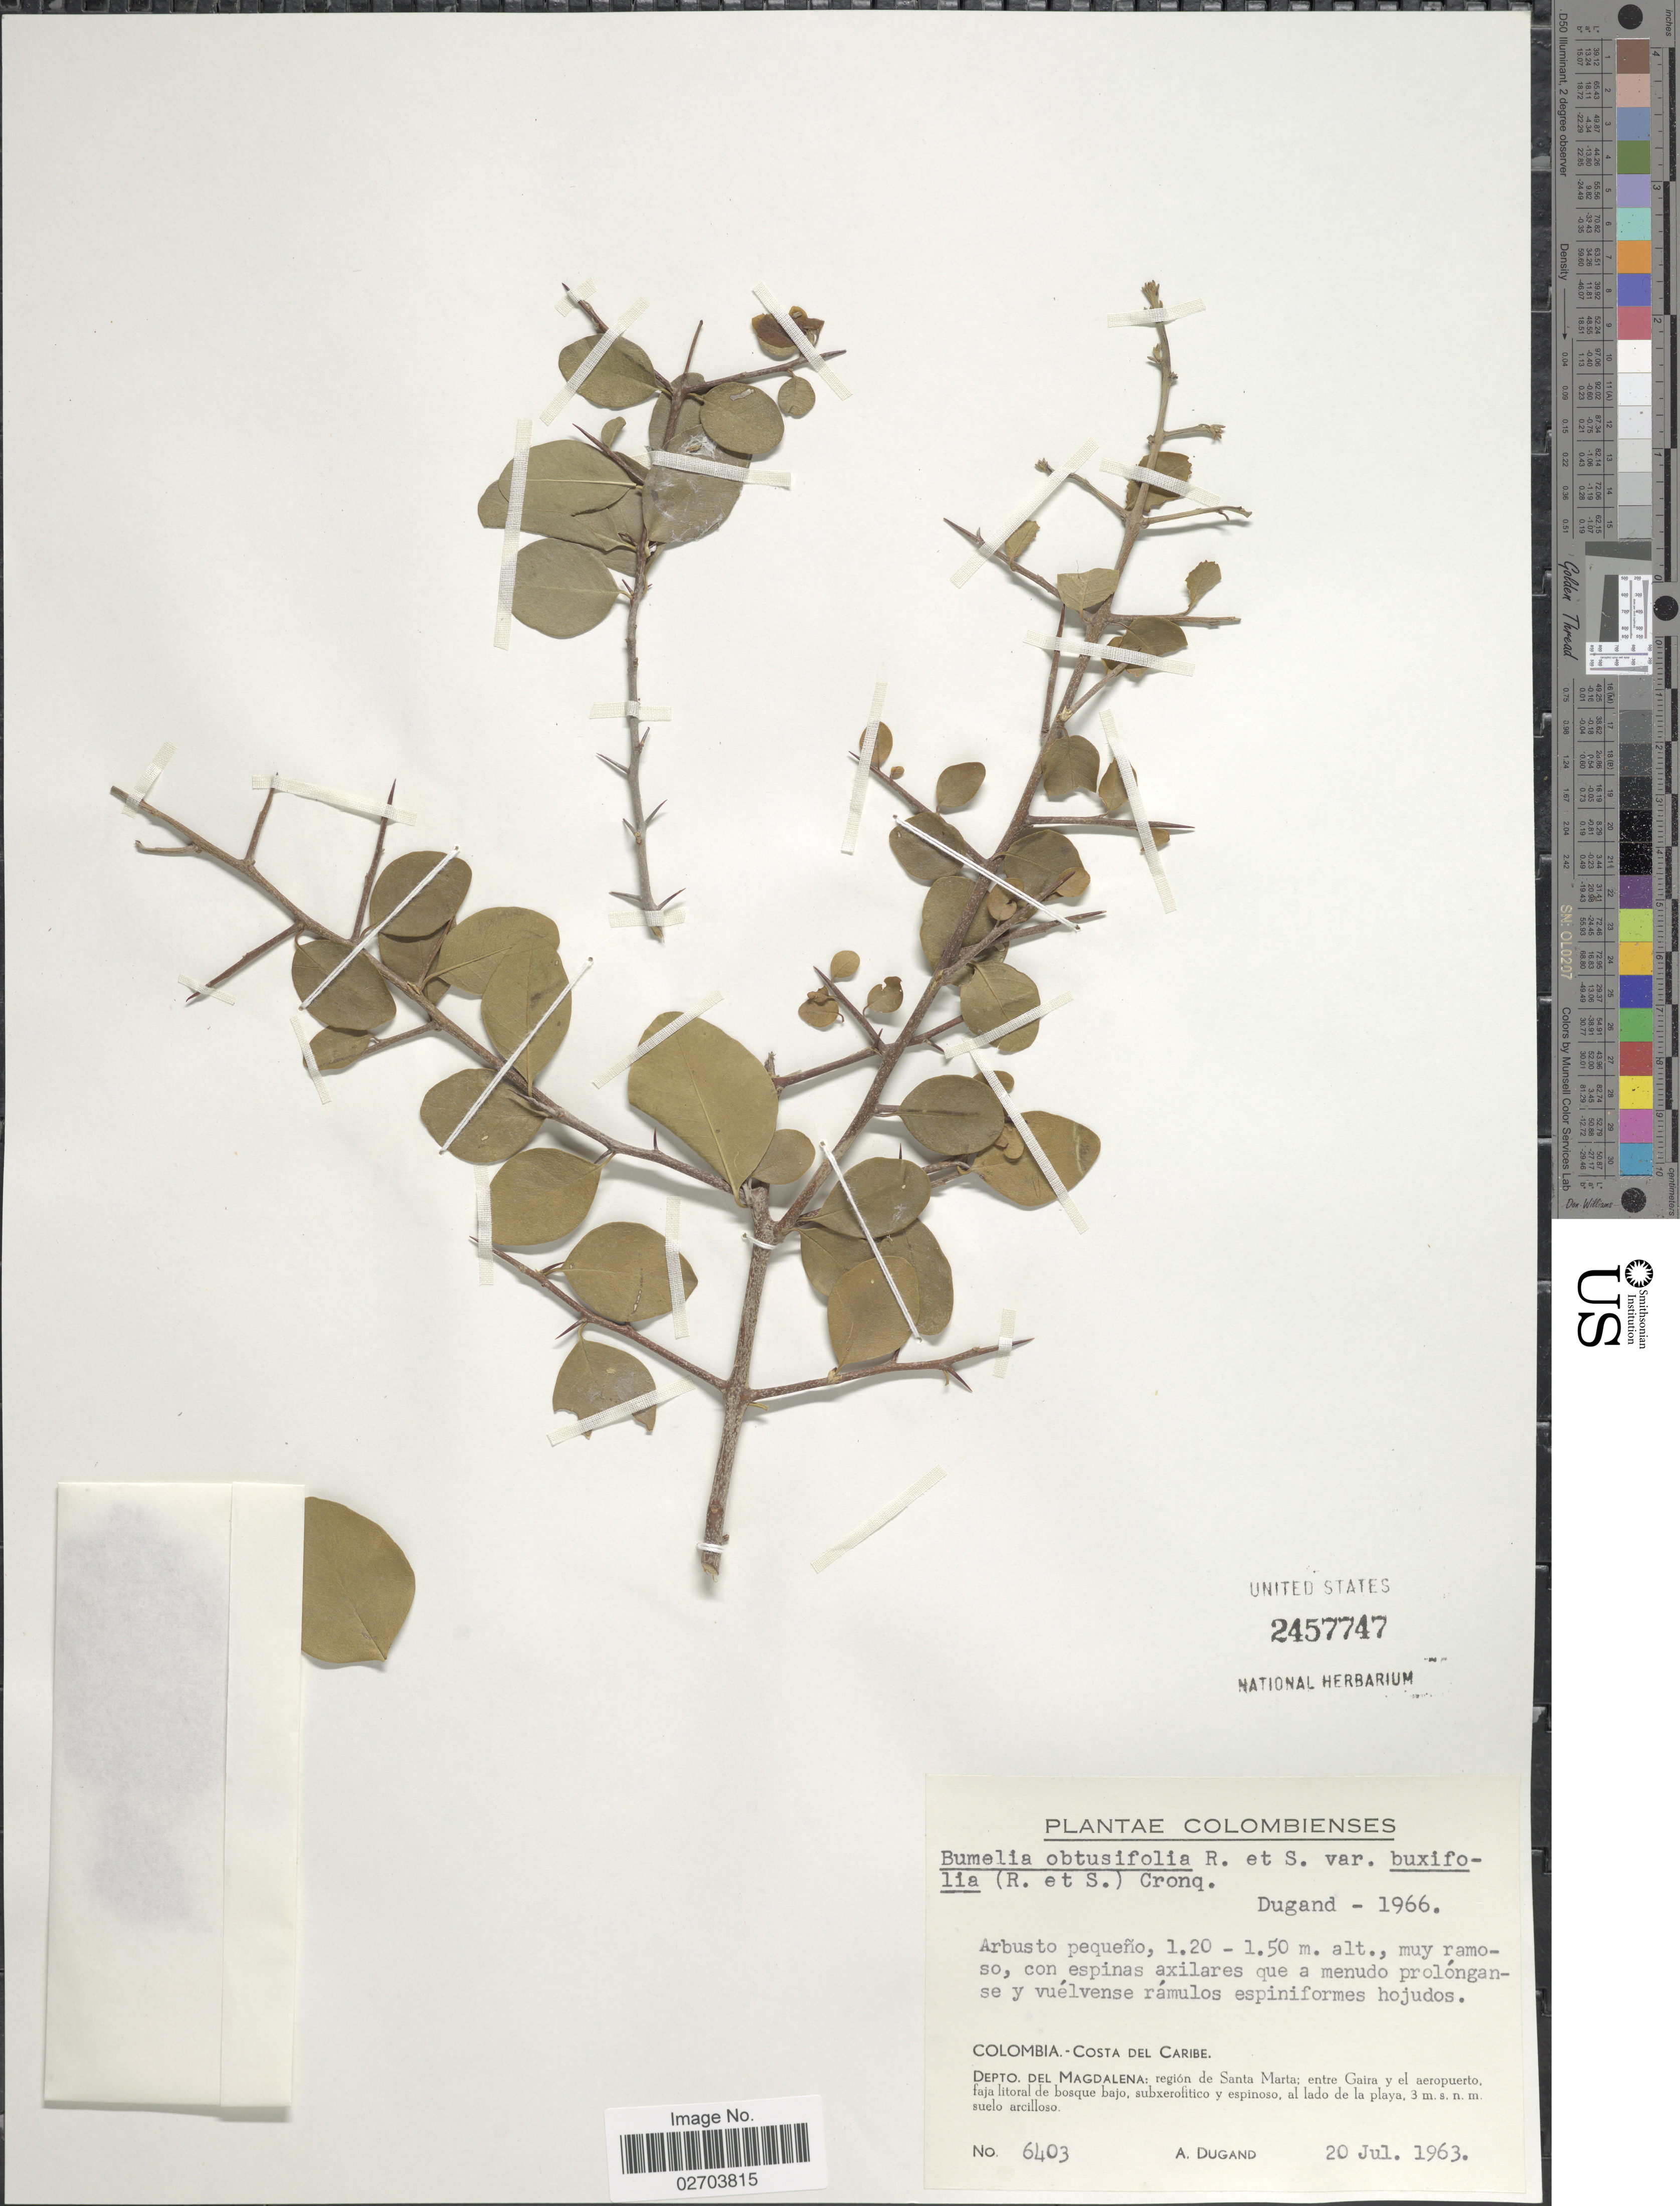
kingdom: Plantae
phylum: Tracheophyta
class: Magnoliopsida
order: Ericales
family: Sapotaceae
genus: Sideroxylon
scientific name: Sideroxylon obtusifolium subsp. buxifolium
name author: (Roem. & Schult.) T.D. Penn.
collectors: A. Dugand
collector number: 6403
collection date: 1963-07-20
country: Colombia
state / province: Magdalena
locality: Costa del Caribe. Depto. del Magdalena: region de Santa Marta; entre Gaira y el aeropuerto, faja litoral de bosque bajo, subxerofitico y espinoso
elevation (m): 3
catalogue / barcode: US 2457747